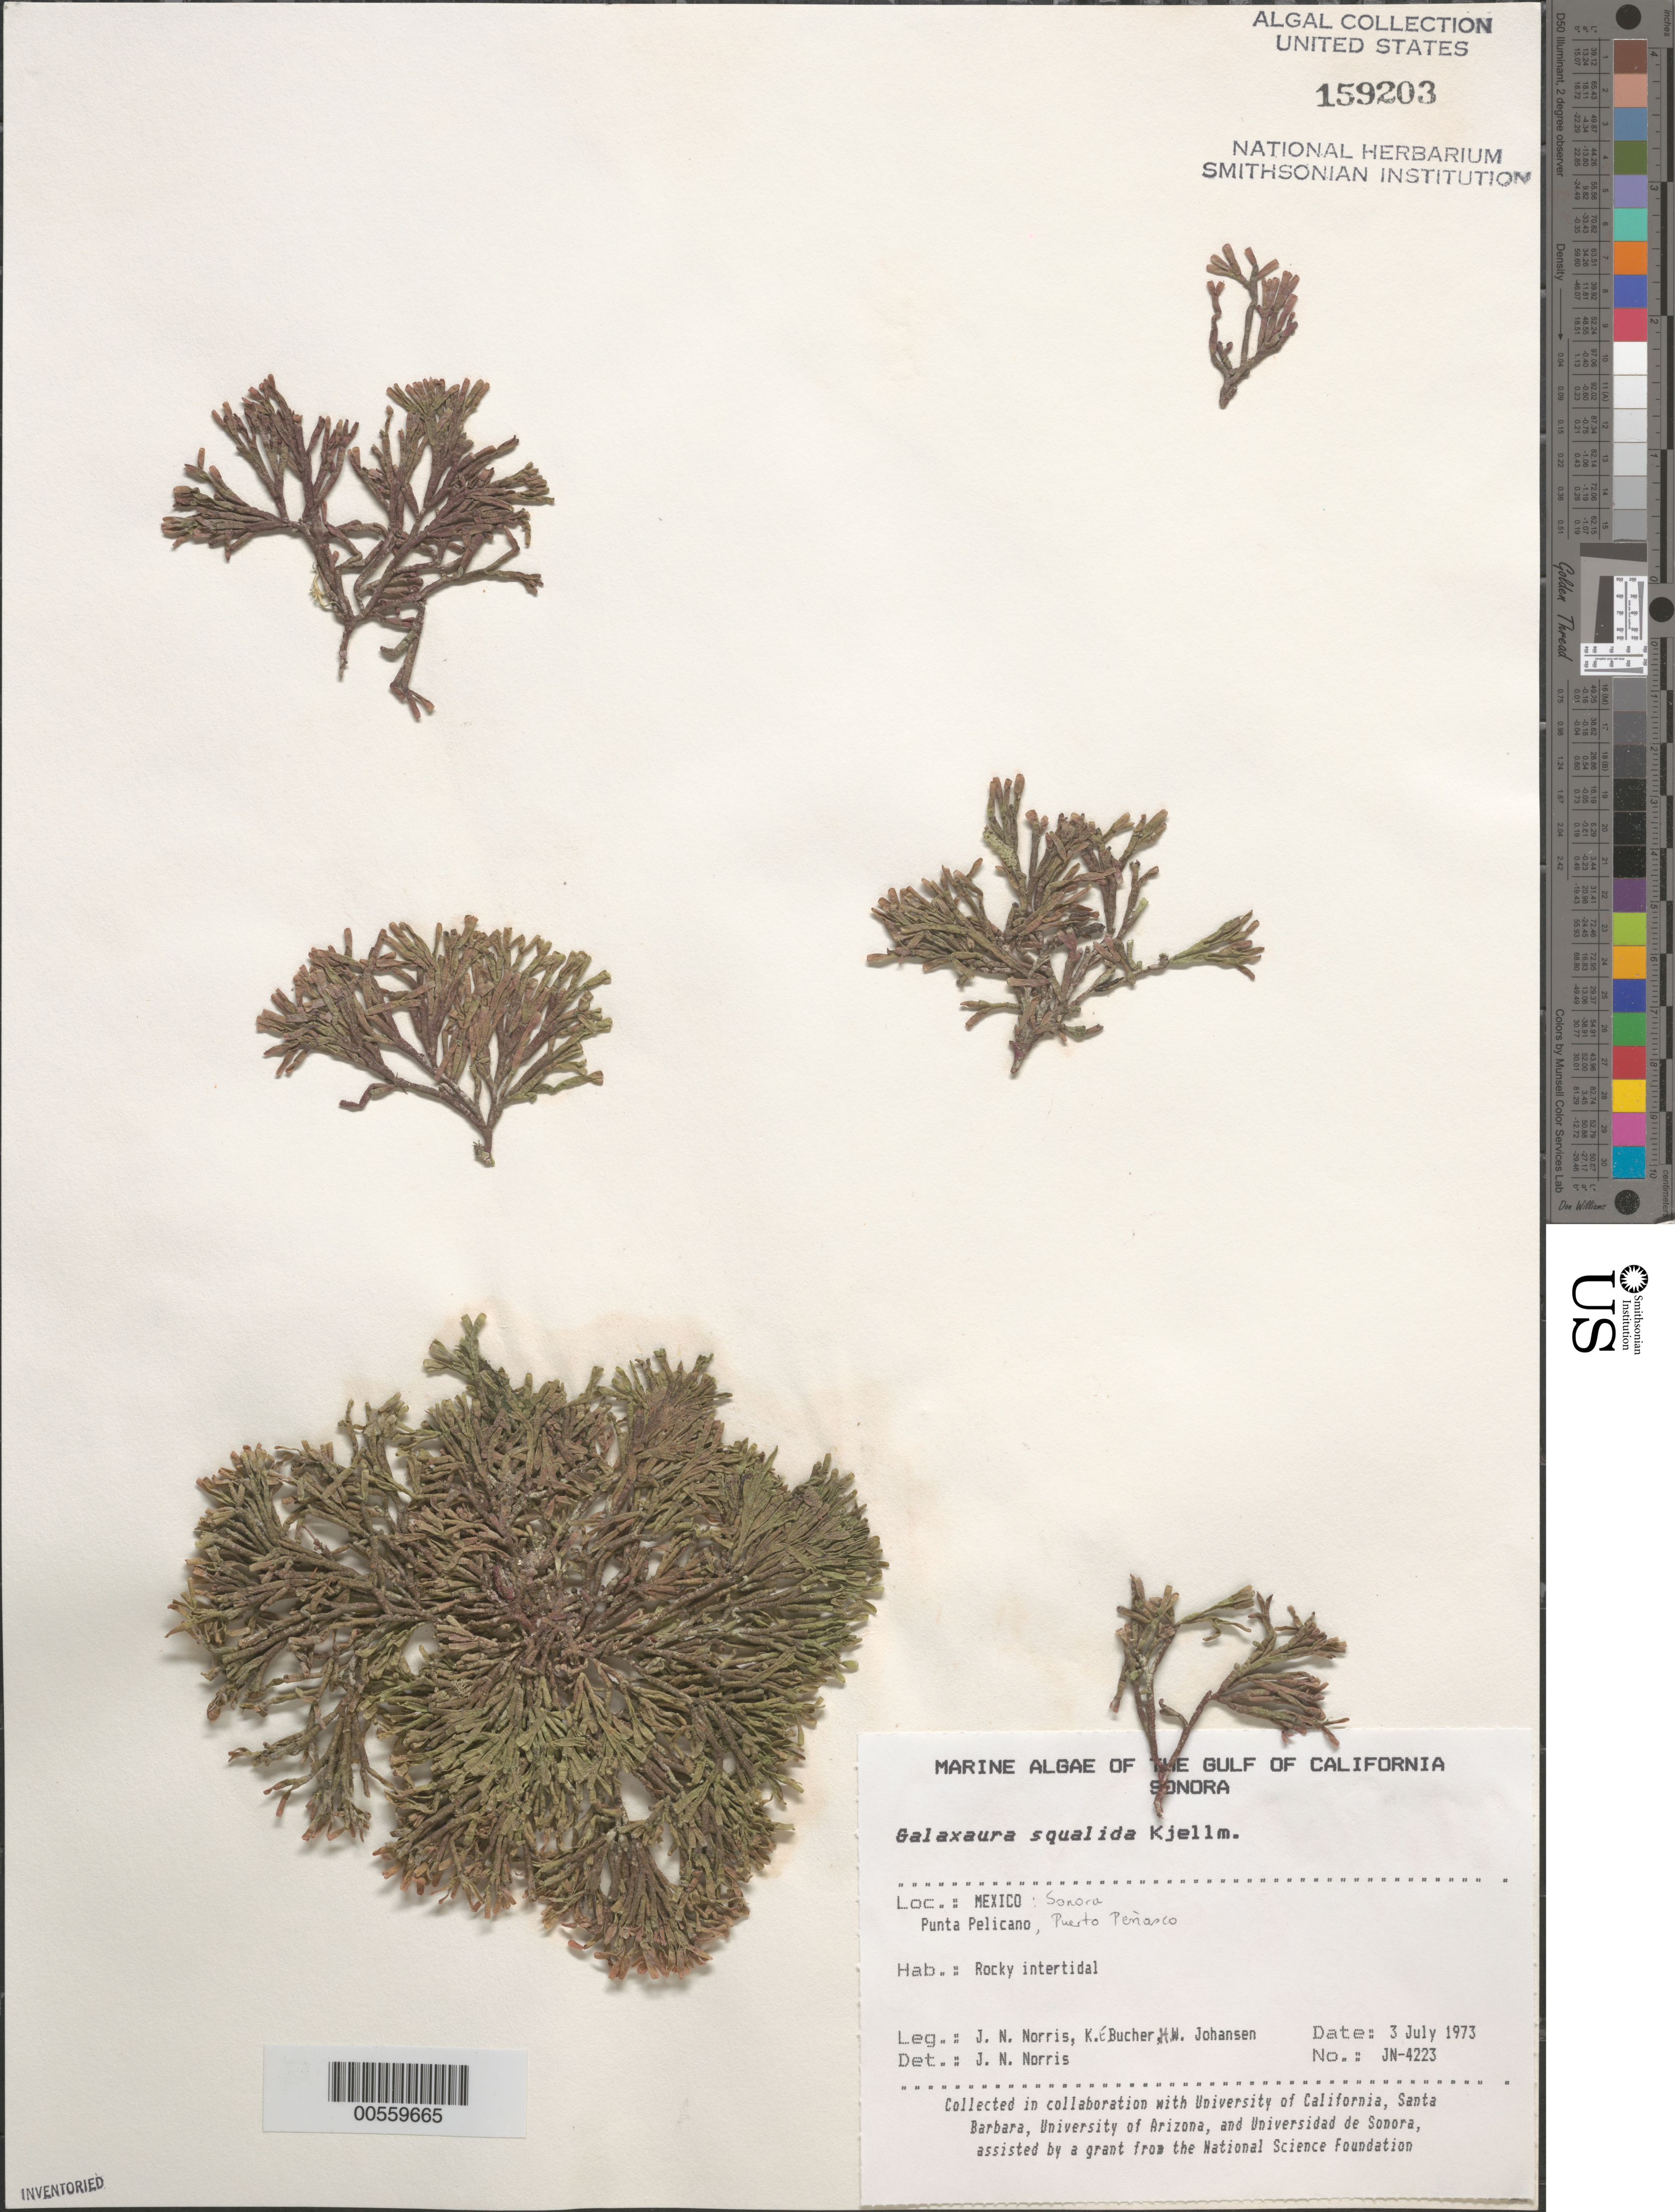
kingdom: Plantae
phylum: Rhodophyta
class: Florideophyceae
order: Nemaliales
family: Galaxauraceae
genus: Galaxaura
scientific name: Galaxaura rugosa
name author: (Ellis & Sol.) J.V.Lamouroux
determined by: Algae name updating Project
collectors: J. N. Norris, K. E. Bucher & H. Johansen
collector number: JN-4223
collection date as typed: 03 Jul 1973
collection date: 1973-07-03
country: Mexico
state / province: Sonora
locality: Punta Pelicano, Puerto Penasco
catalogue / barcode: US 159203